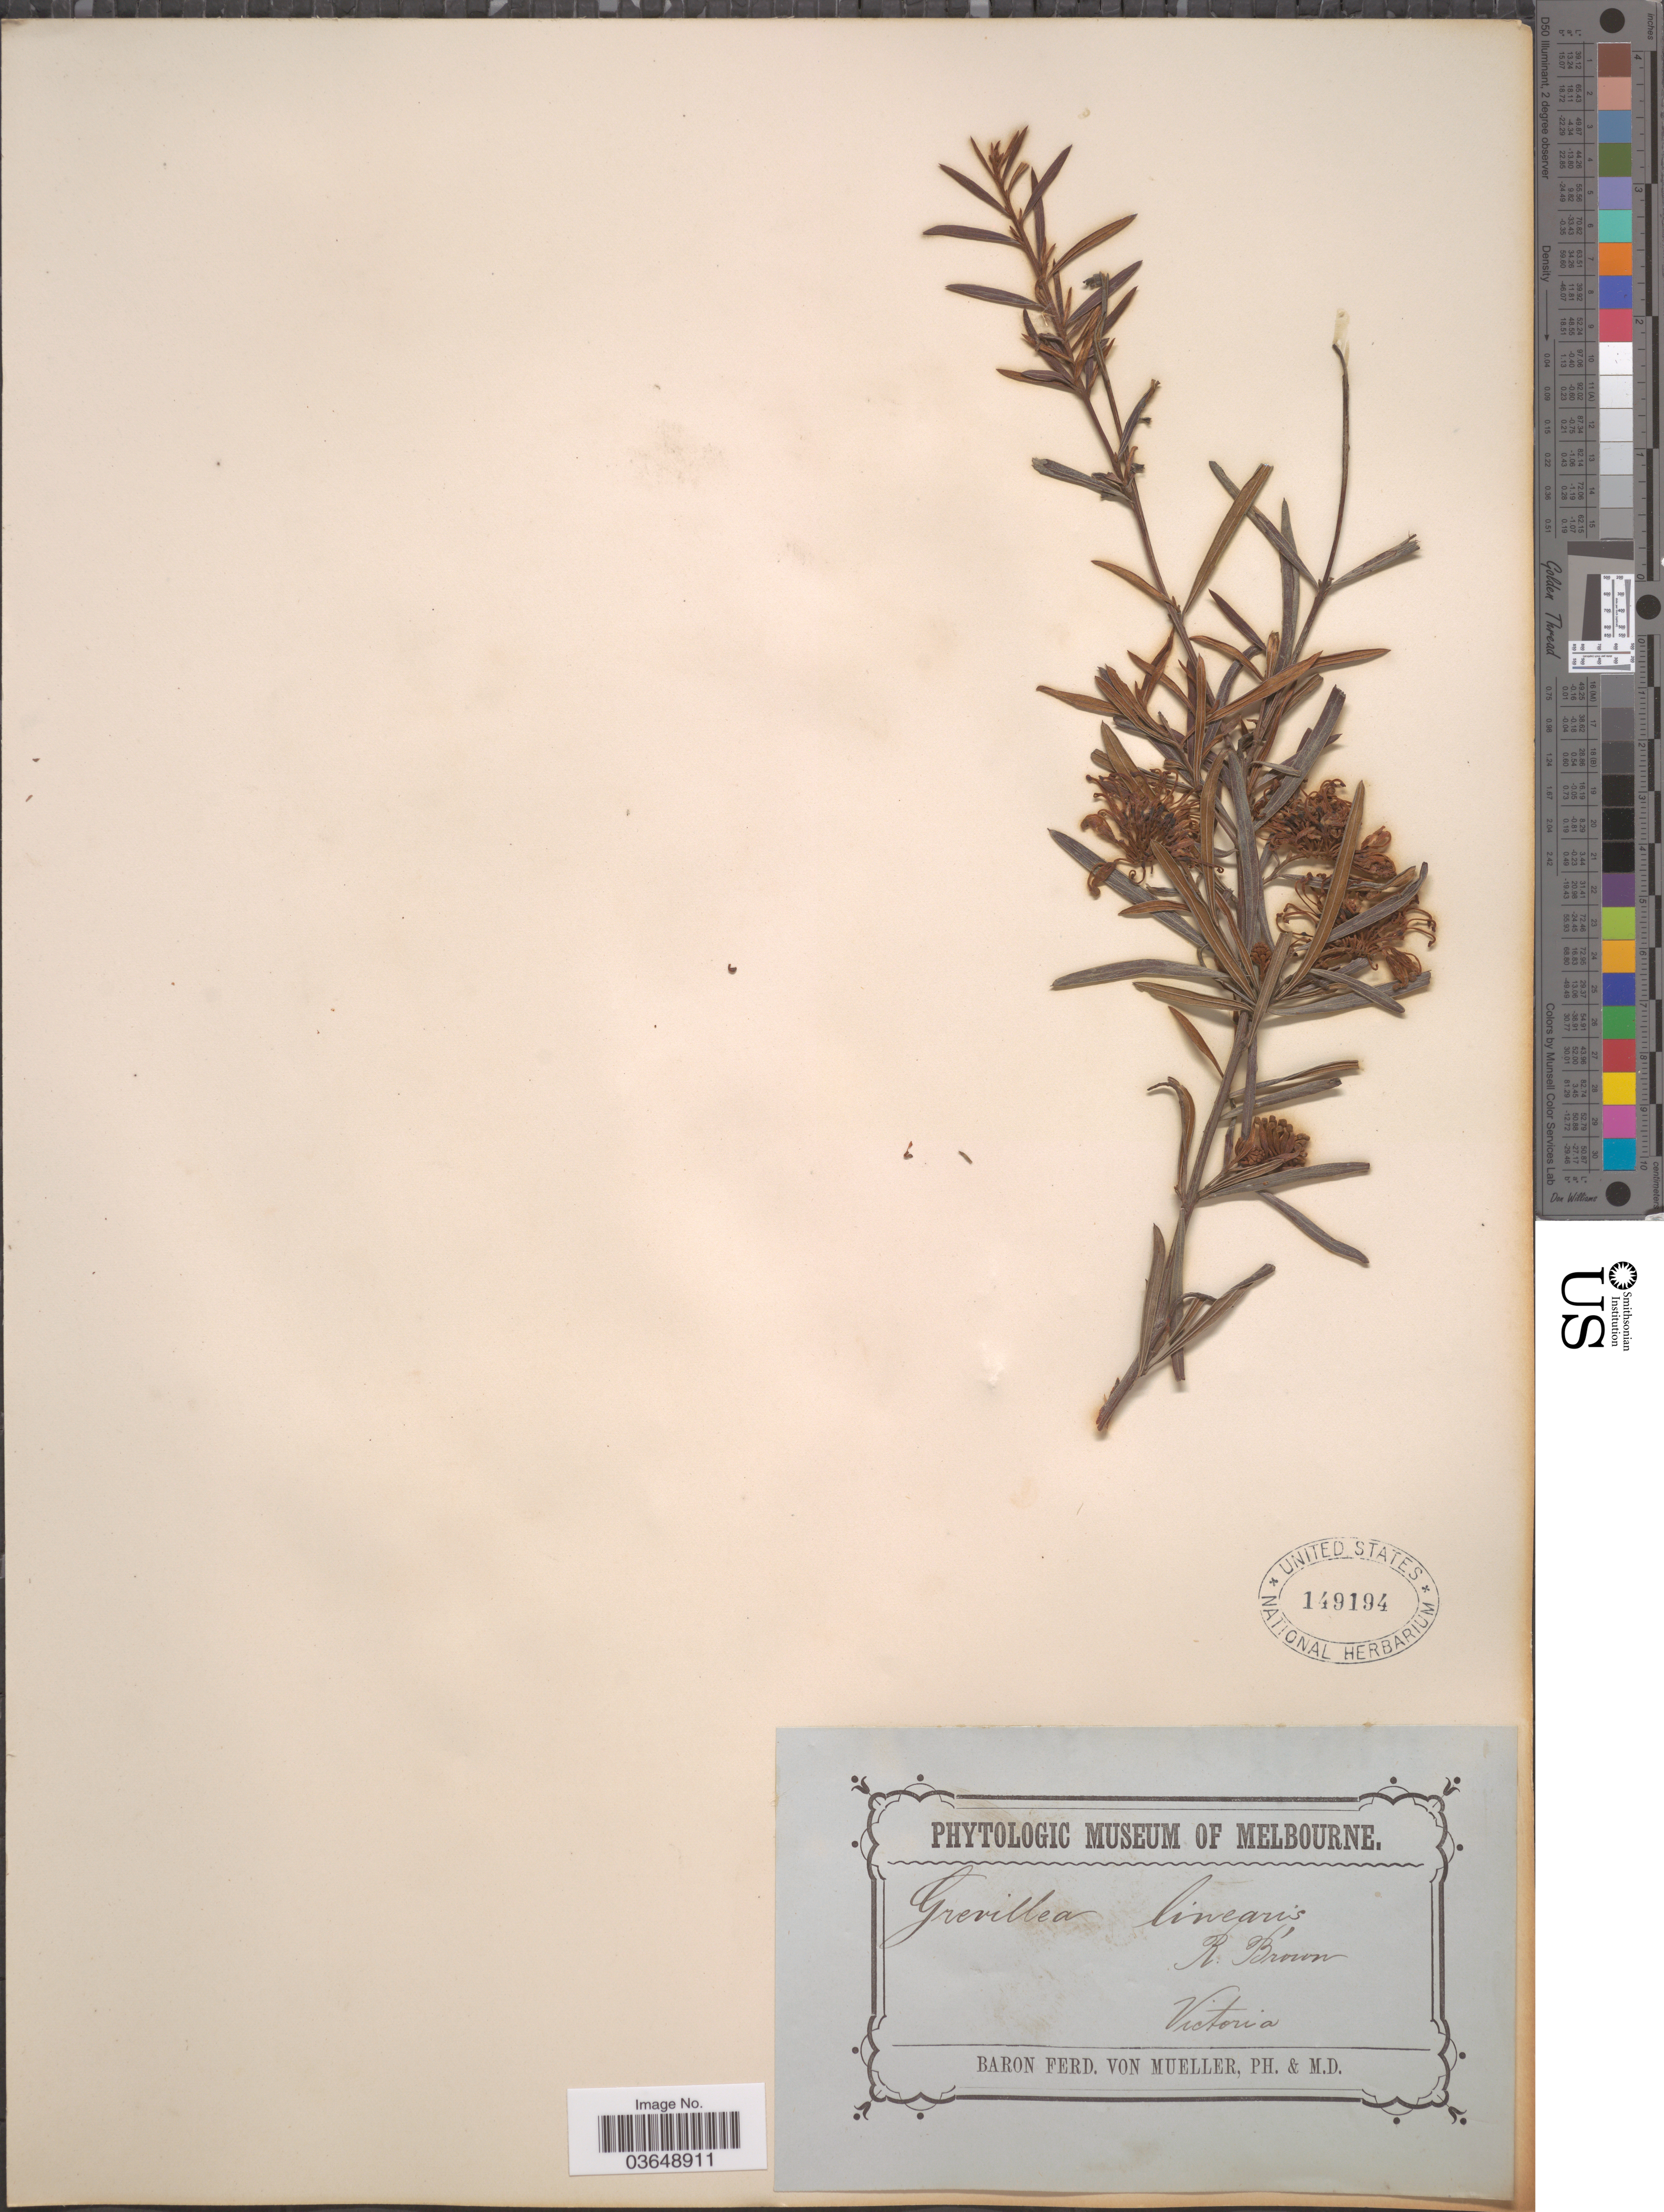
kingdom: Plantae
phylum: Tracheophyta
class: Magnoliopsida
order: Proteales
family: Proteaceae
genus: Grevillea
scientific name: Grevillea linearis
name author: (Andrews) R. Br.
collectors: F. Mueller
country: Australia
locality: Victoria.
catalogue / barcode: US 149194